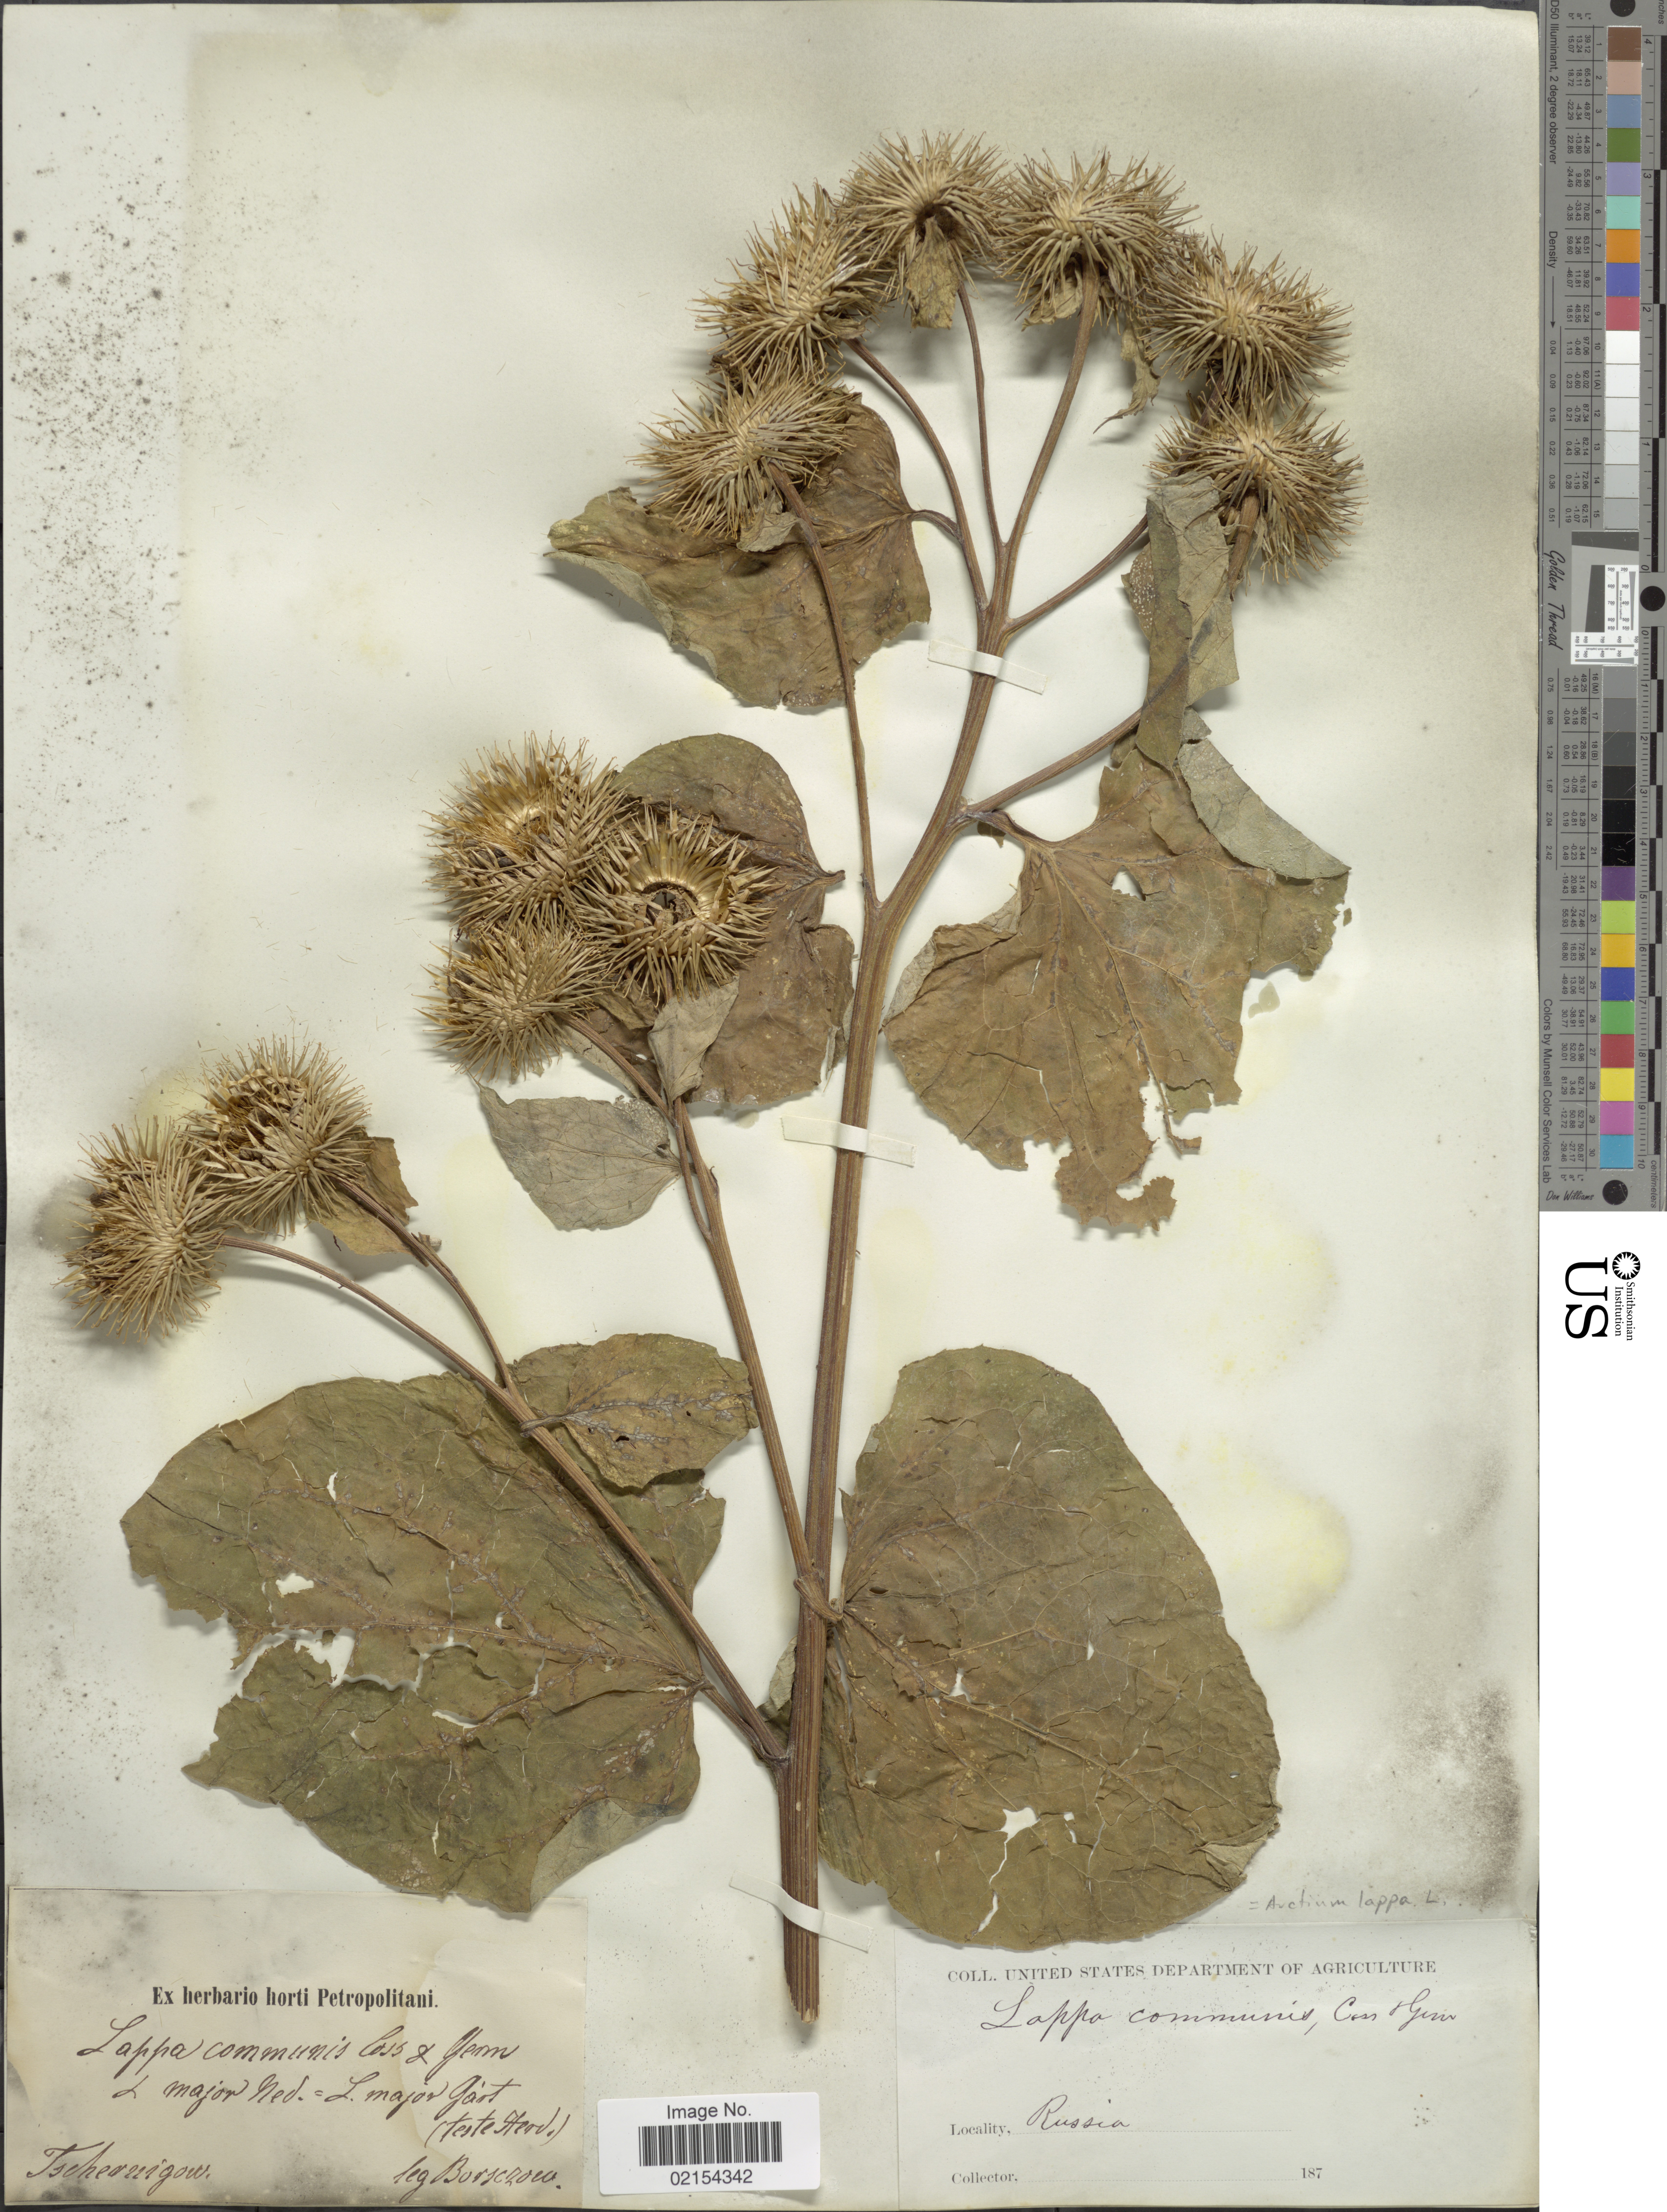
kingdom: Plantae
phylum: Tracheophyta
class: Magnoliopsida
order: Asterales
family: Asteraceae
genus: Arctium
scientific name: Arctium lappa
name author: L.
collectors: Borsczow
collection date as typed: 187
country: Russian Federation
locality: Tschernigow, Russia